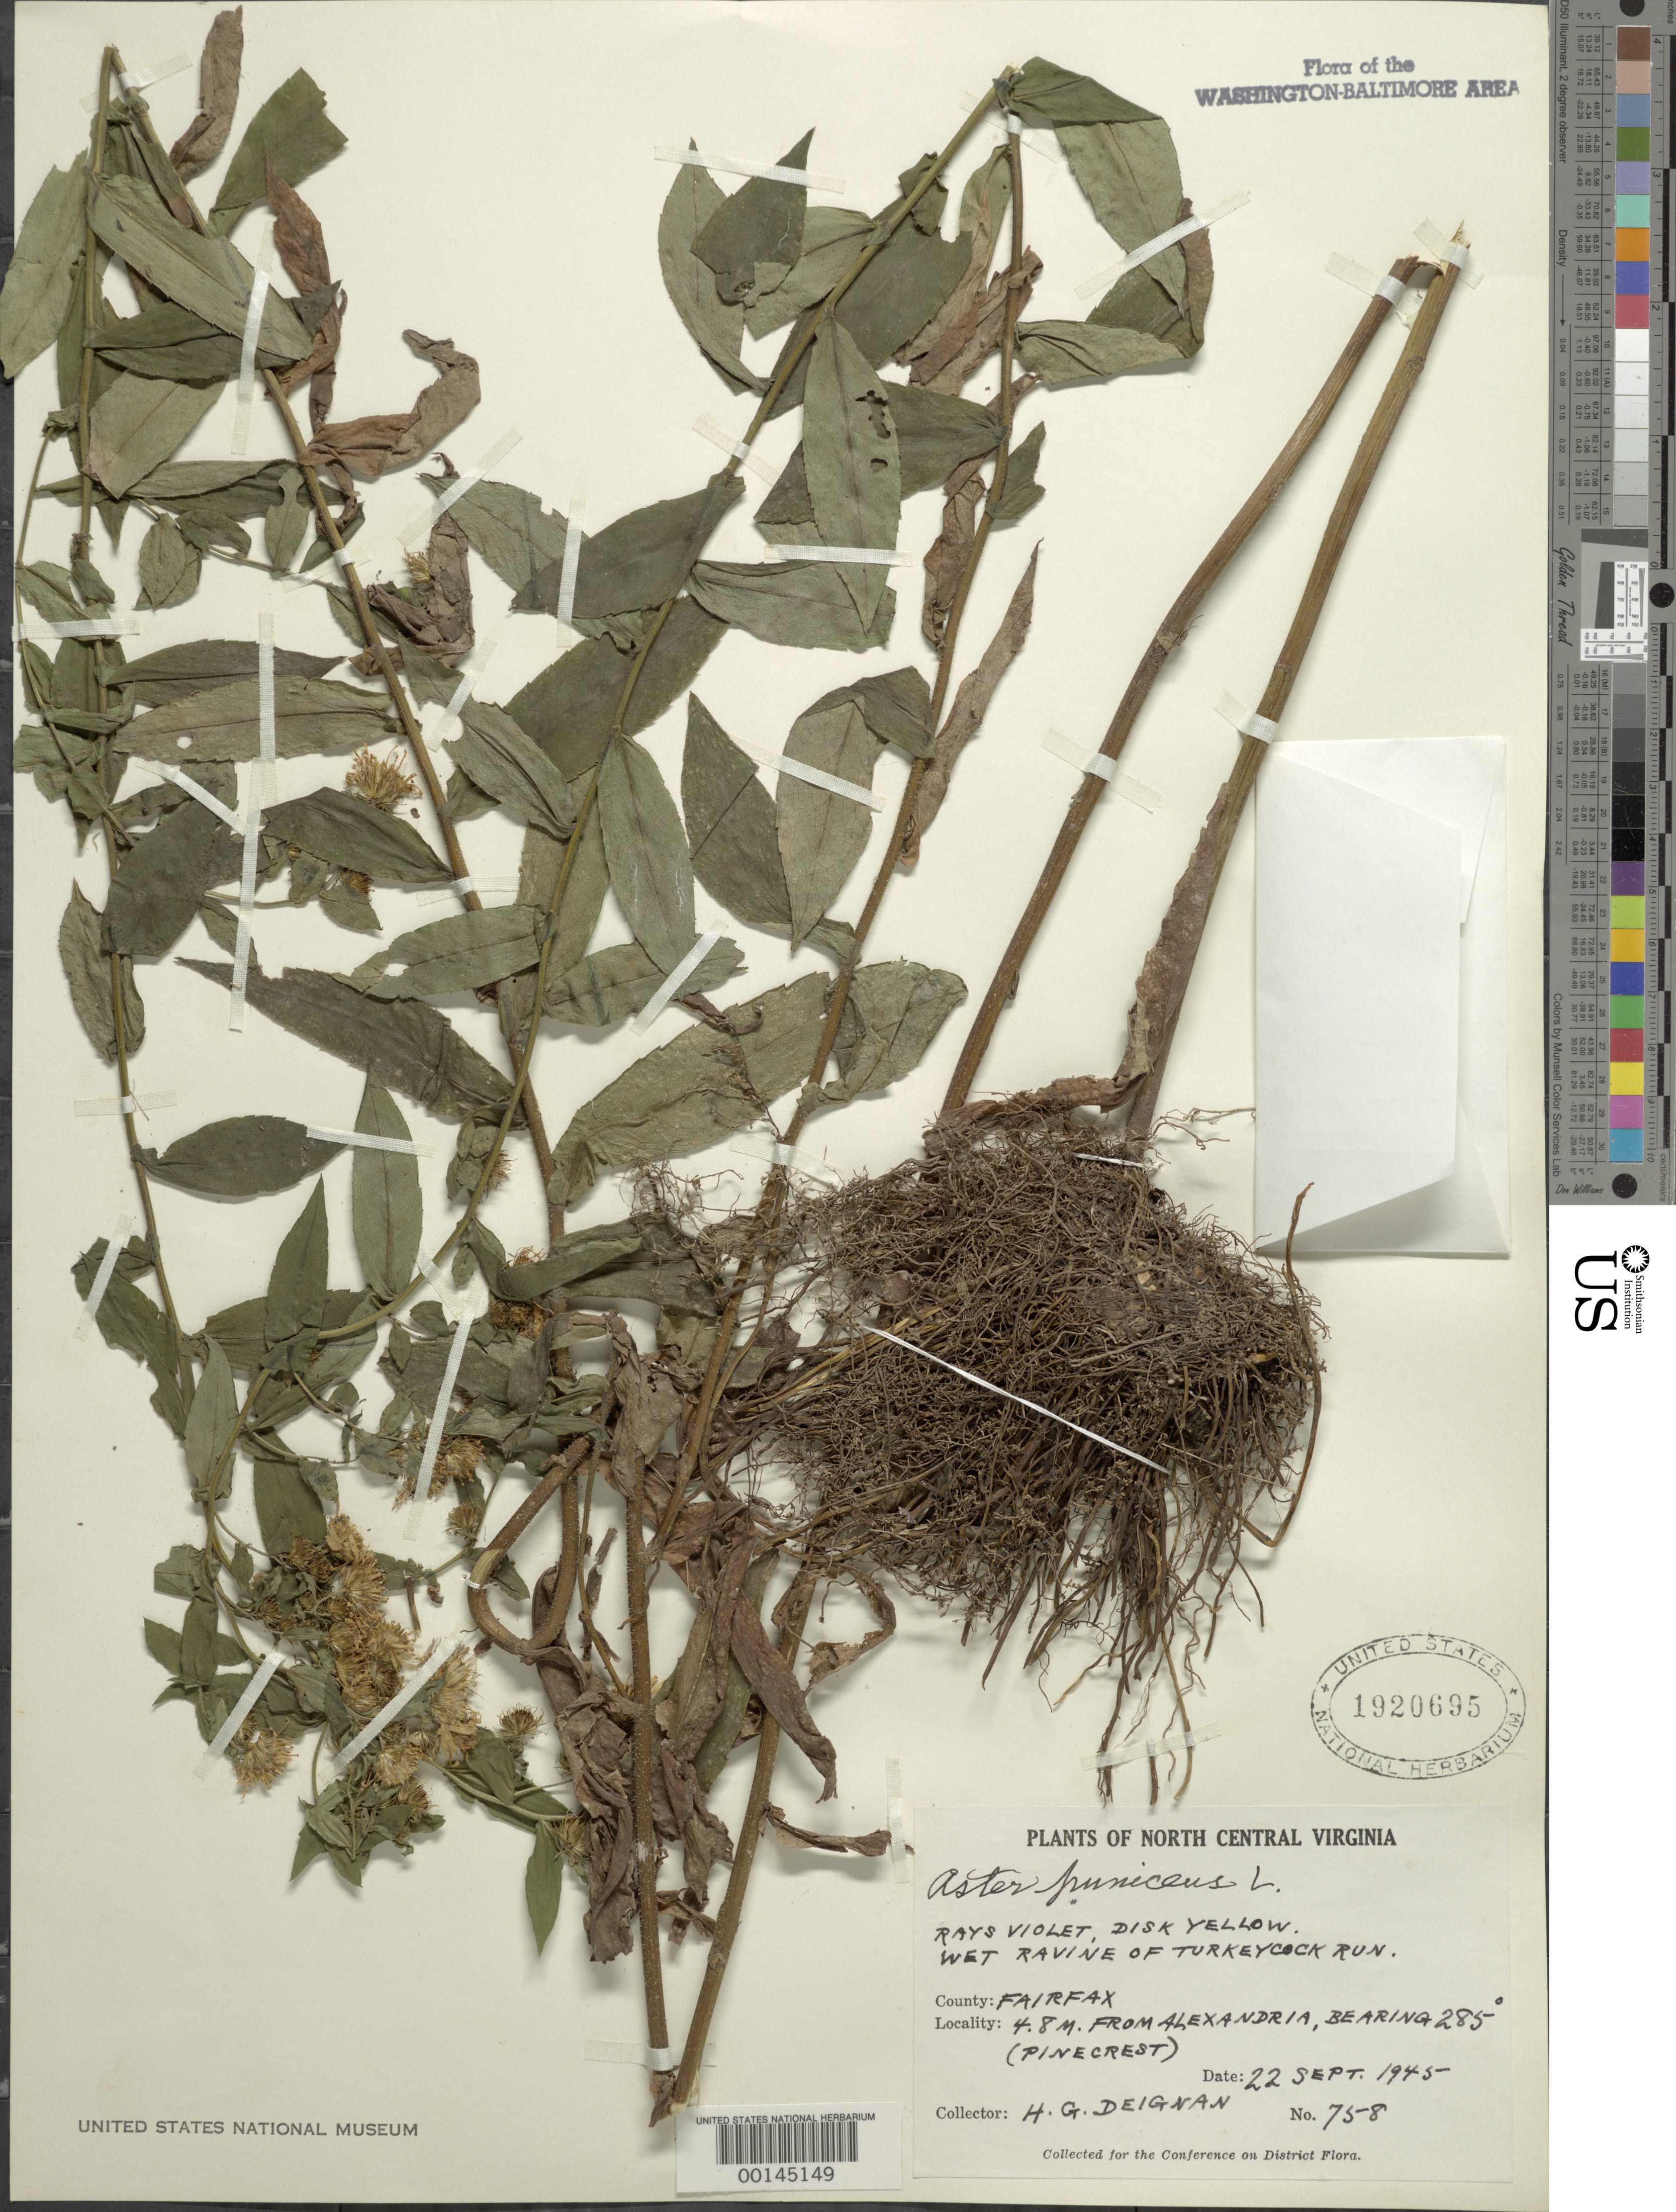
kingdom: Plantae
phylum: Tracheophyta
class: Magnoliopsida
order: Asterales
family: Asteraceae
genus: Symphyotrichum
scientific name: Symphyotrichum puniceum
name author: (L.) Á. Löve & D. Löve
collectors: H. Deignan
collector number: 758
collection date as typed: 22 Sep 1945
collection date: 1945-09-22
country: United States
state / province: Virginia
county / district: Fairfax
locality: Turkeycock Run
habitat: Wet ravine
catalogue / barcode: US 1920695